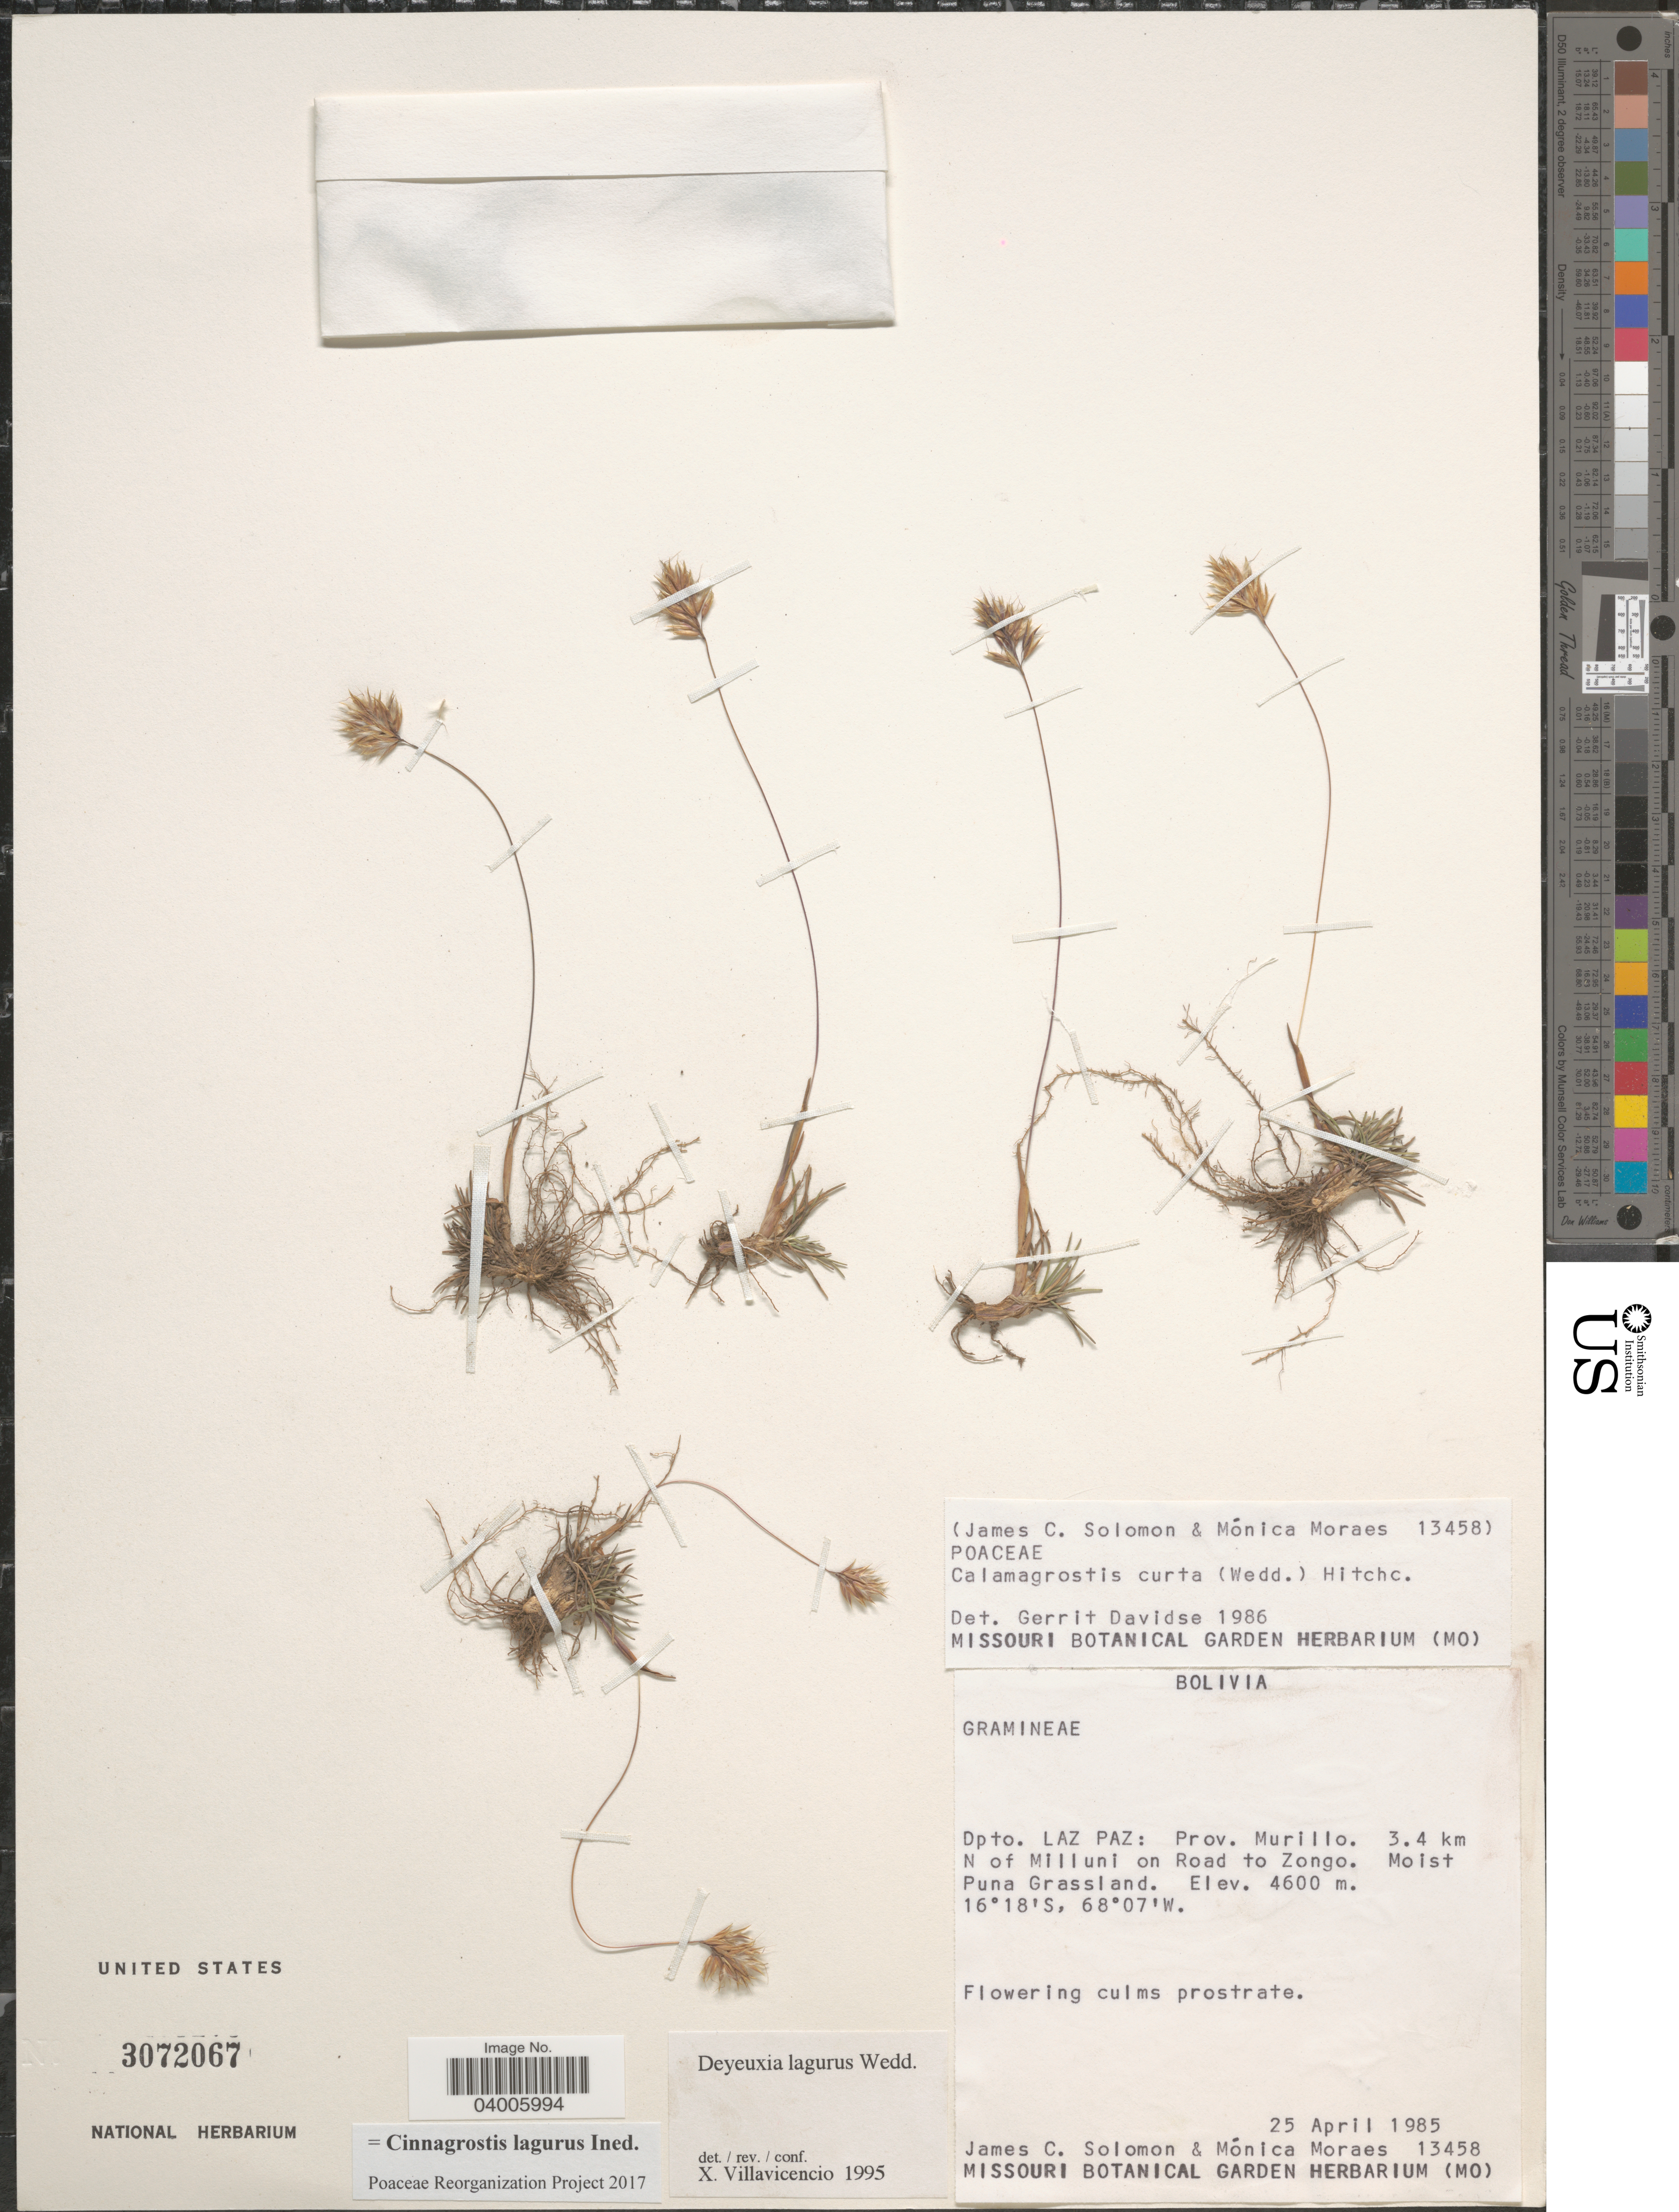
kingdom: Plantae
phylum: Tracheophyta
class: Liliopsida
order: Poales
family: Poaceae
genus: Cinnagrostis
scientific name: Cinnagrostis lagurus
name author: (Wedd.) P.M. Peterson et al.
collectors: J. C. Solomon & M. Moraes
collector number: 13458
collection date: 1985-04-25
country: Bolivia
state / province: La Paz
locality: Dpto. Laz Paz: Prov. Murillo. 3.4 km N of Milluni on Road to Zongo.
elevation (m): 4600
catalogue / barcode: US 3072067